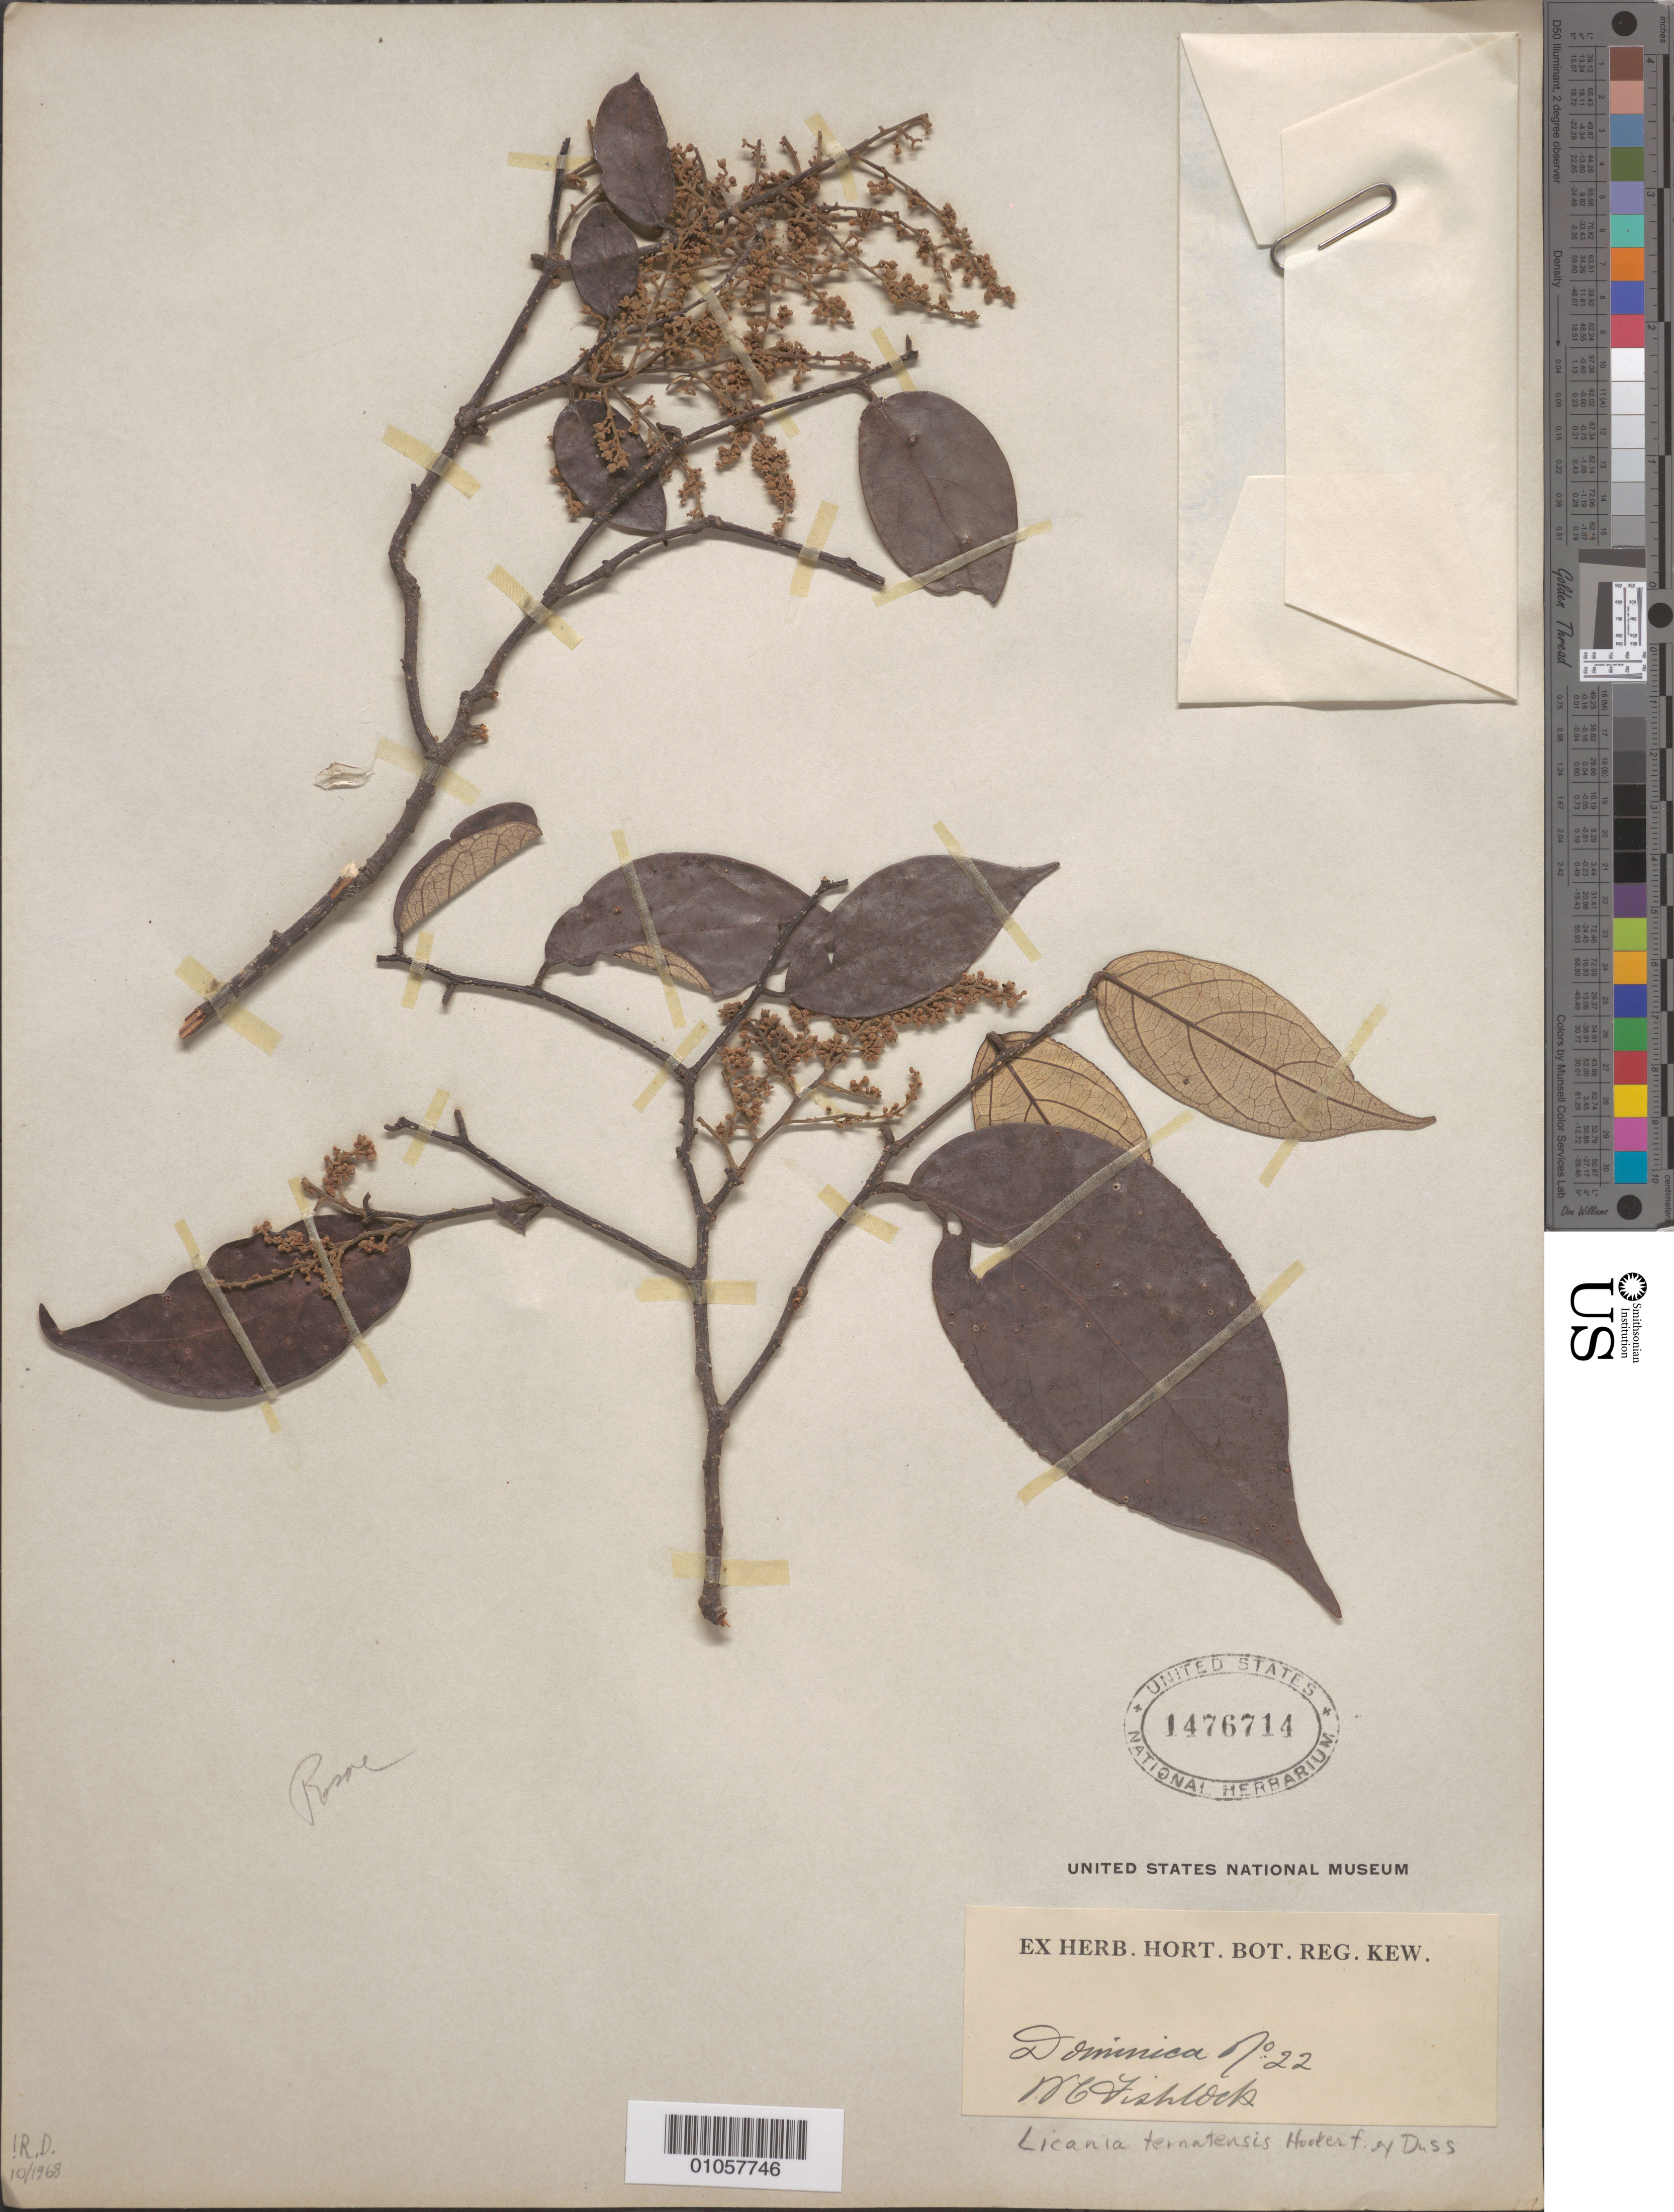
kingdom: Plantae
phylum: Tracheophyta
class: Magnoliopsida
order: Malpighiales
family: Chrysobalanaceae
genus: Licania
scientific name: Licania ternatensis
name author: Hook. f. ex Duss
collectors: W. Fishlock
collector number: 22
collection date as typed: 1915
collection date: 1915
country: Dominica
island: Dominica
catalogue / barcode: US 1476714